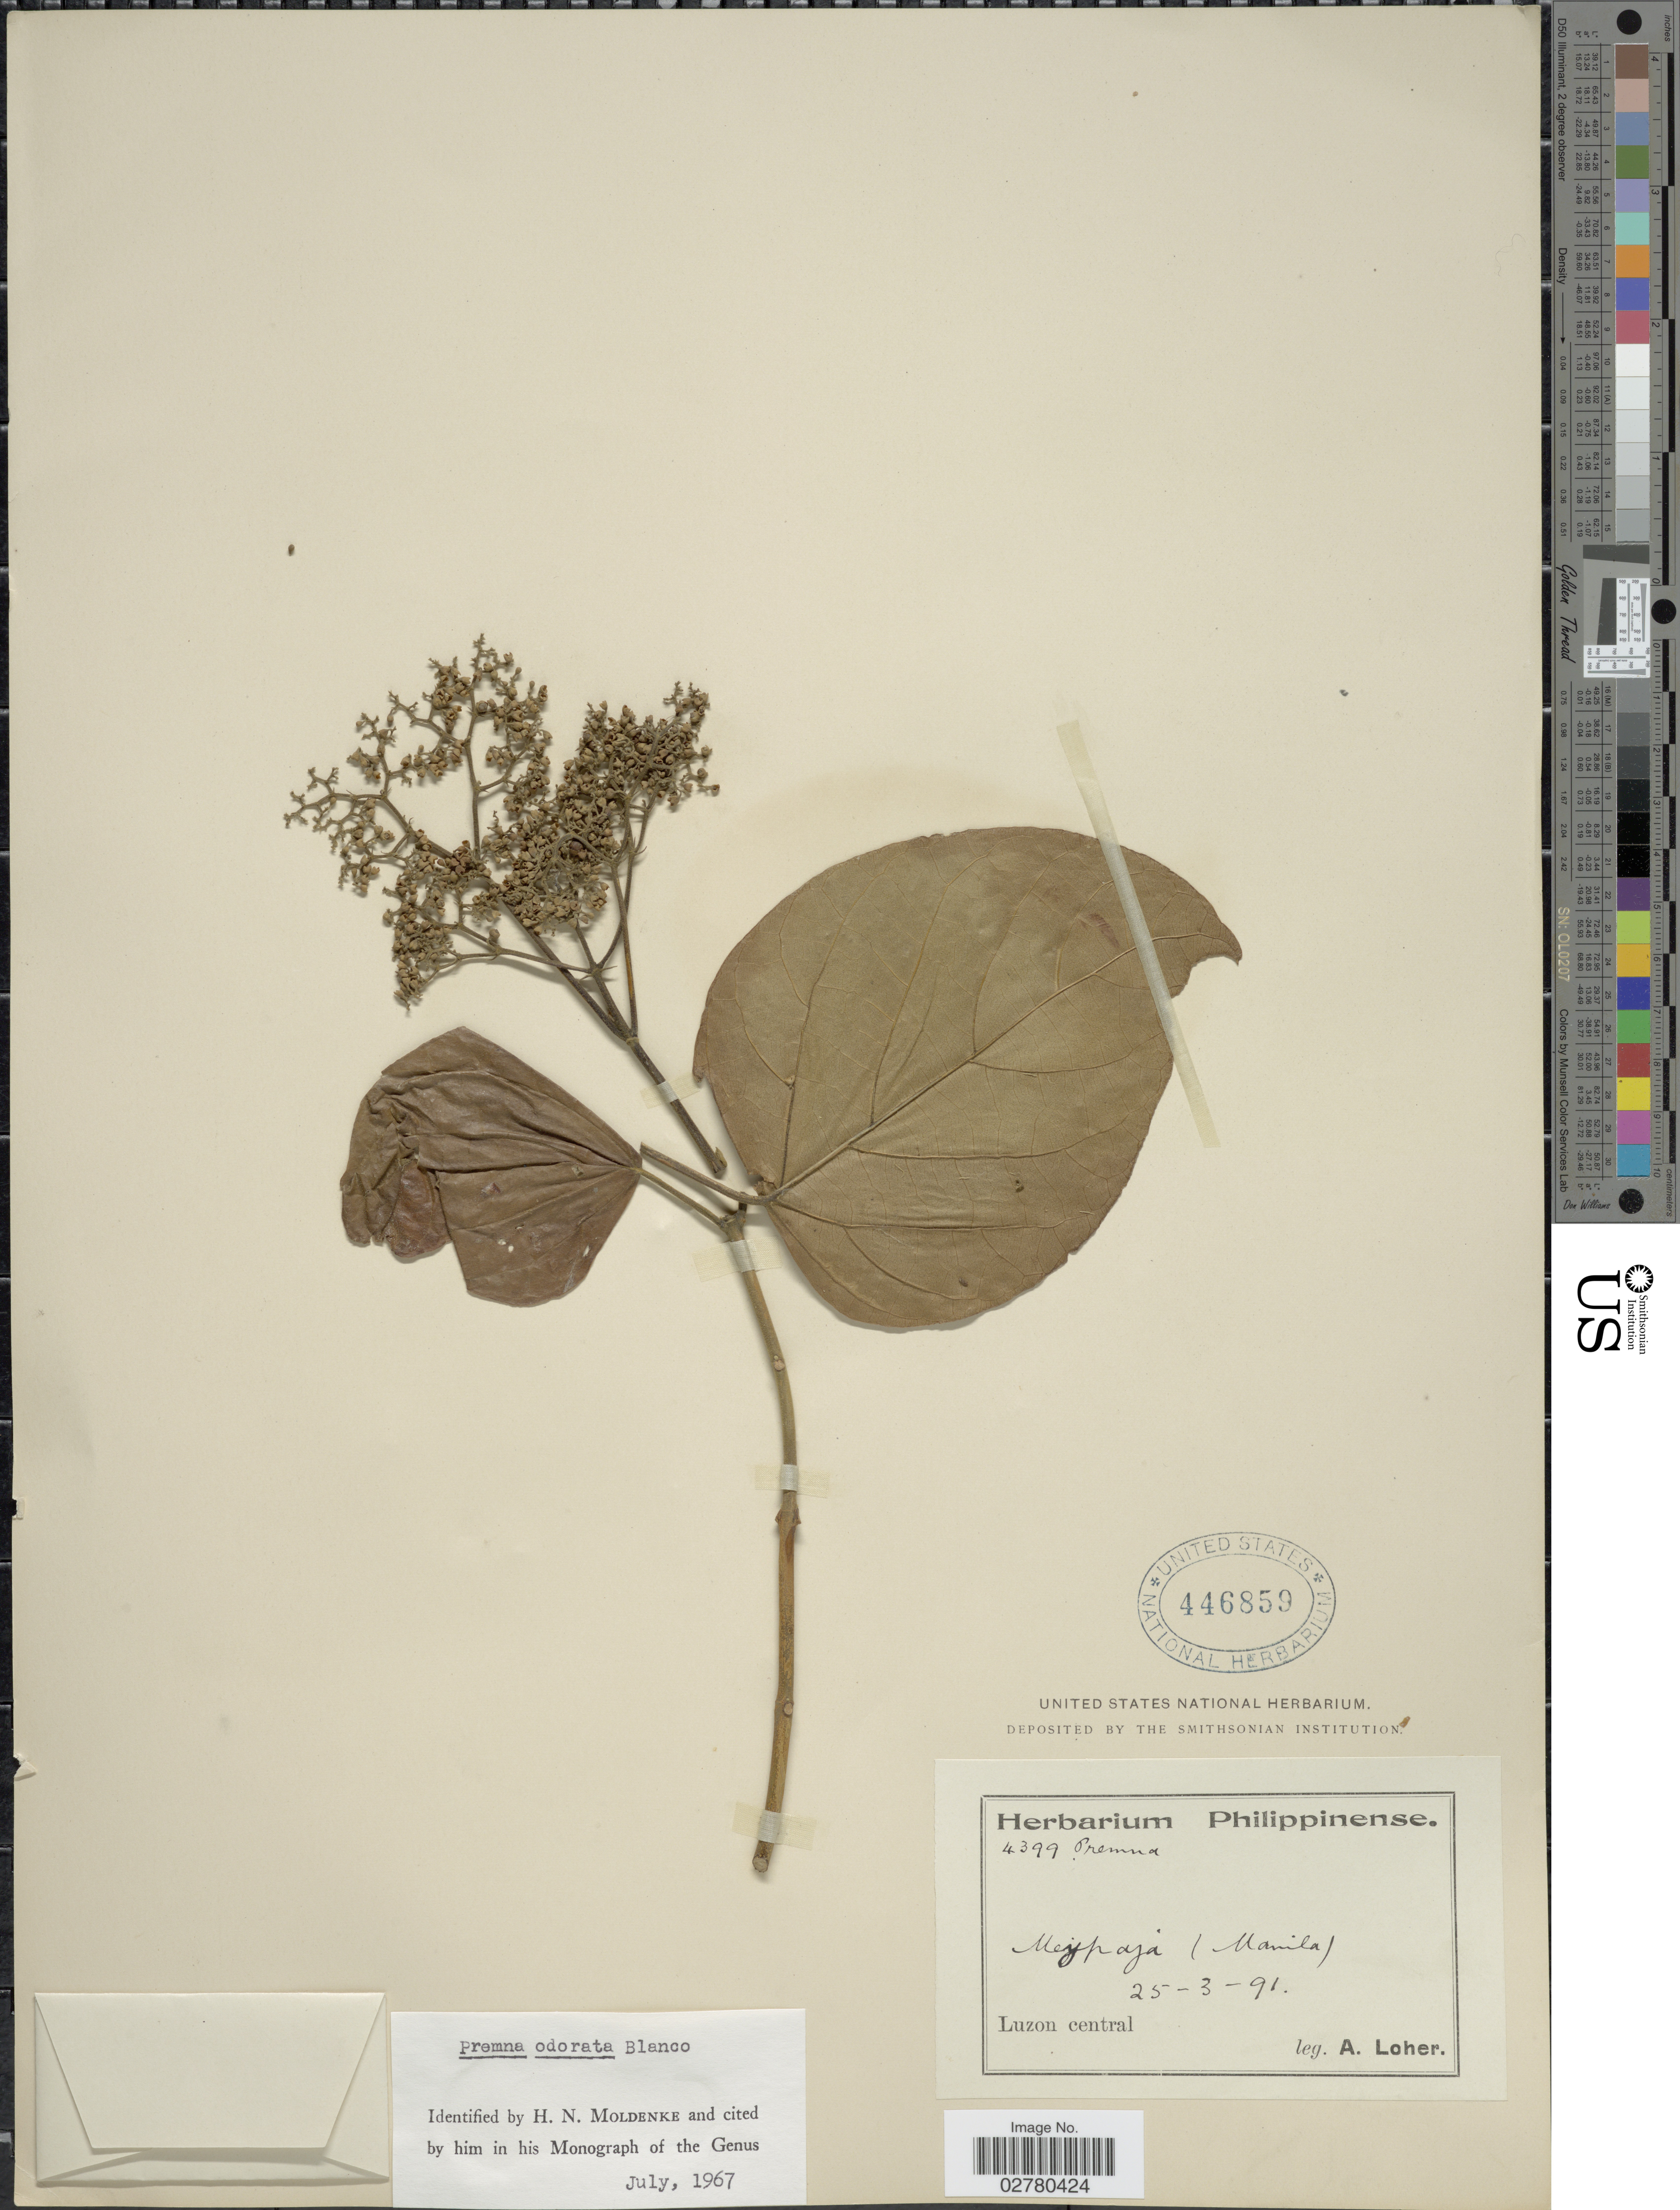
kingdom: Plantae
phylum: Tracheophyta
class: Magnoliopsida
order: Lamiales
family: Lamiaceae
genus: Premna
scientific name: Premna odorata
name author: Blanco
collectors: A. Loher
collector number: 4399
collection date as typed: Transcribed d/m/y: 25/3/91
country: Philippines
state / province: Central Luzon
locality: Meypajo (Manila), Luzon Central.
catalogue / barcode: US 446859